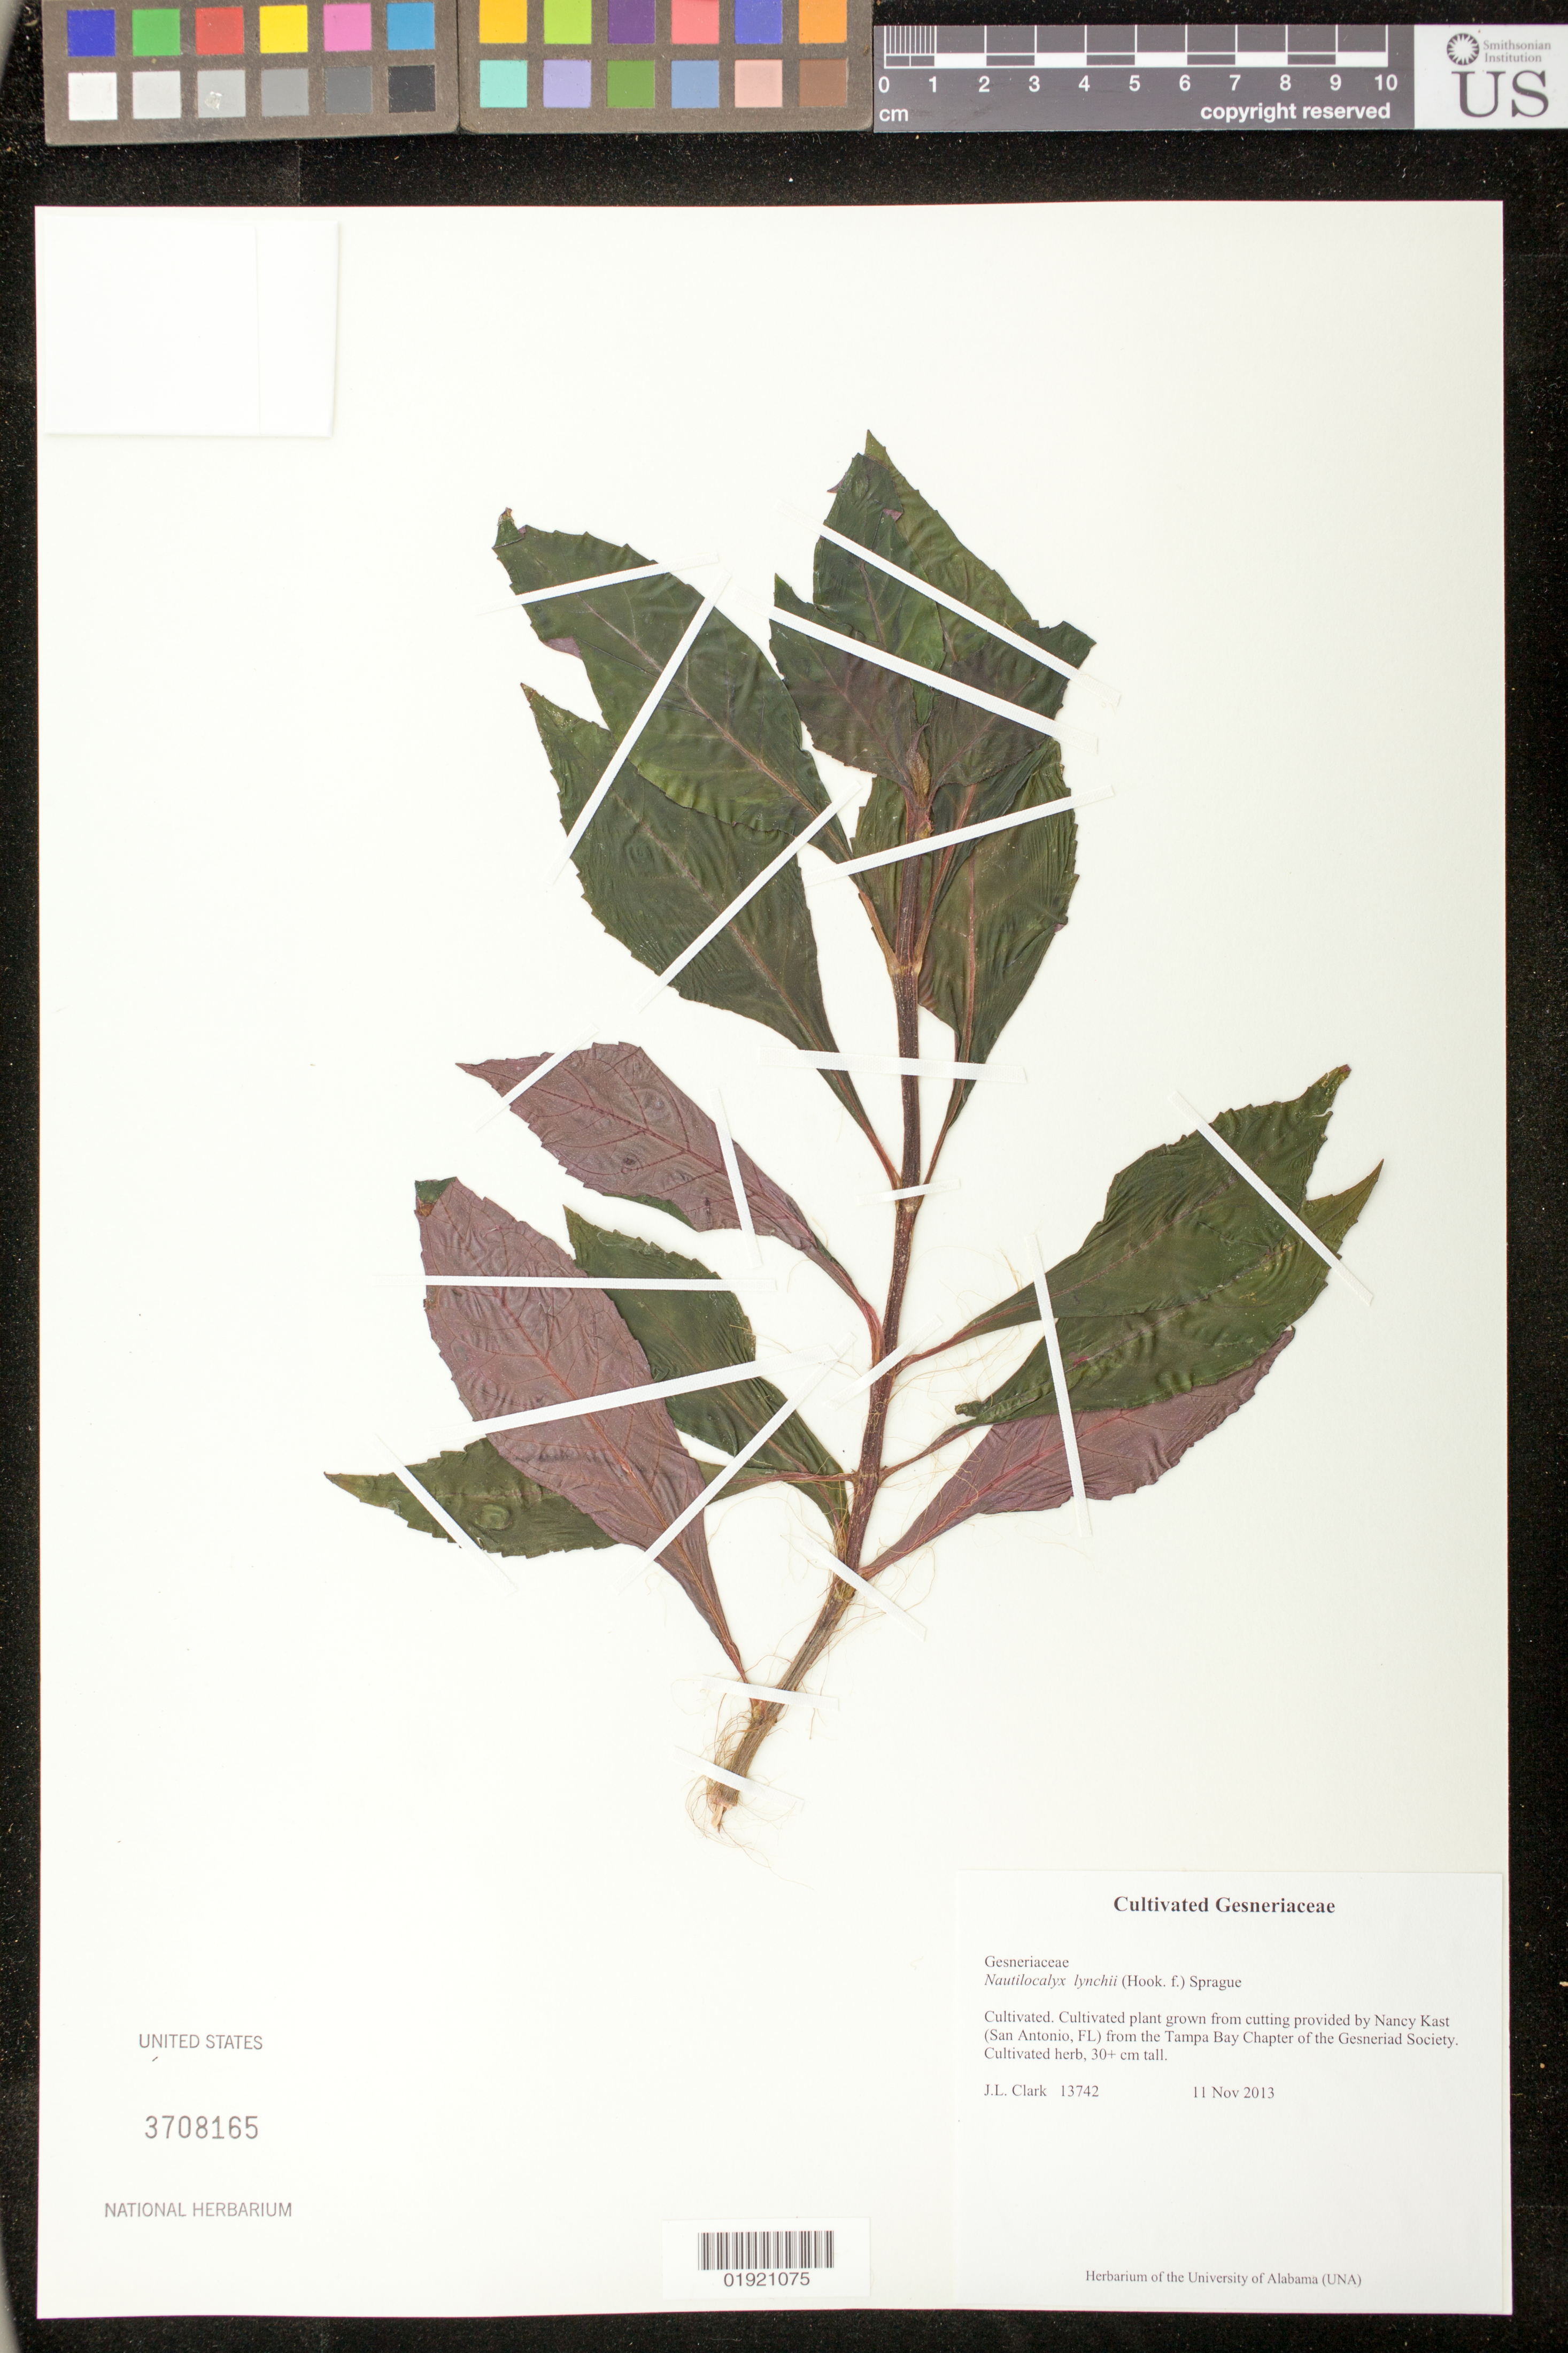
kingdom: Plantae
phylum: Tracheophyta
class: Magnoliopsida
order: Lamiales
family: Gesneriaceae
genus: Nautilocalyx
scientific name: Nautilocalyx lynchi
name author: (Hook. f.) Sprague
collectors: J. L. Clark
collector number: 13742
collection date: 2013-11-11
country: United States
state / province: Florida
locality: San Antonio, FL from the Tampa Bay Chapter of the Gesneriad Society.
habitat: Cultivated plant grown from cutting provided by Nancy Kast from the Tampa Bay Chapter of the Gesneriad Society.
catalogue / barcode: US 3708165